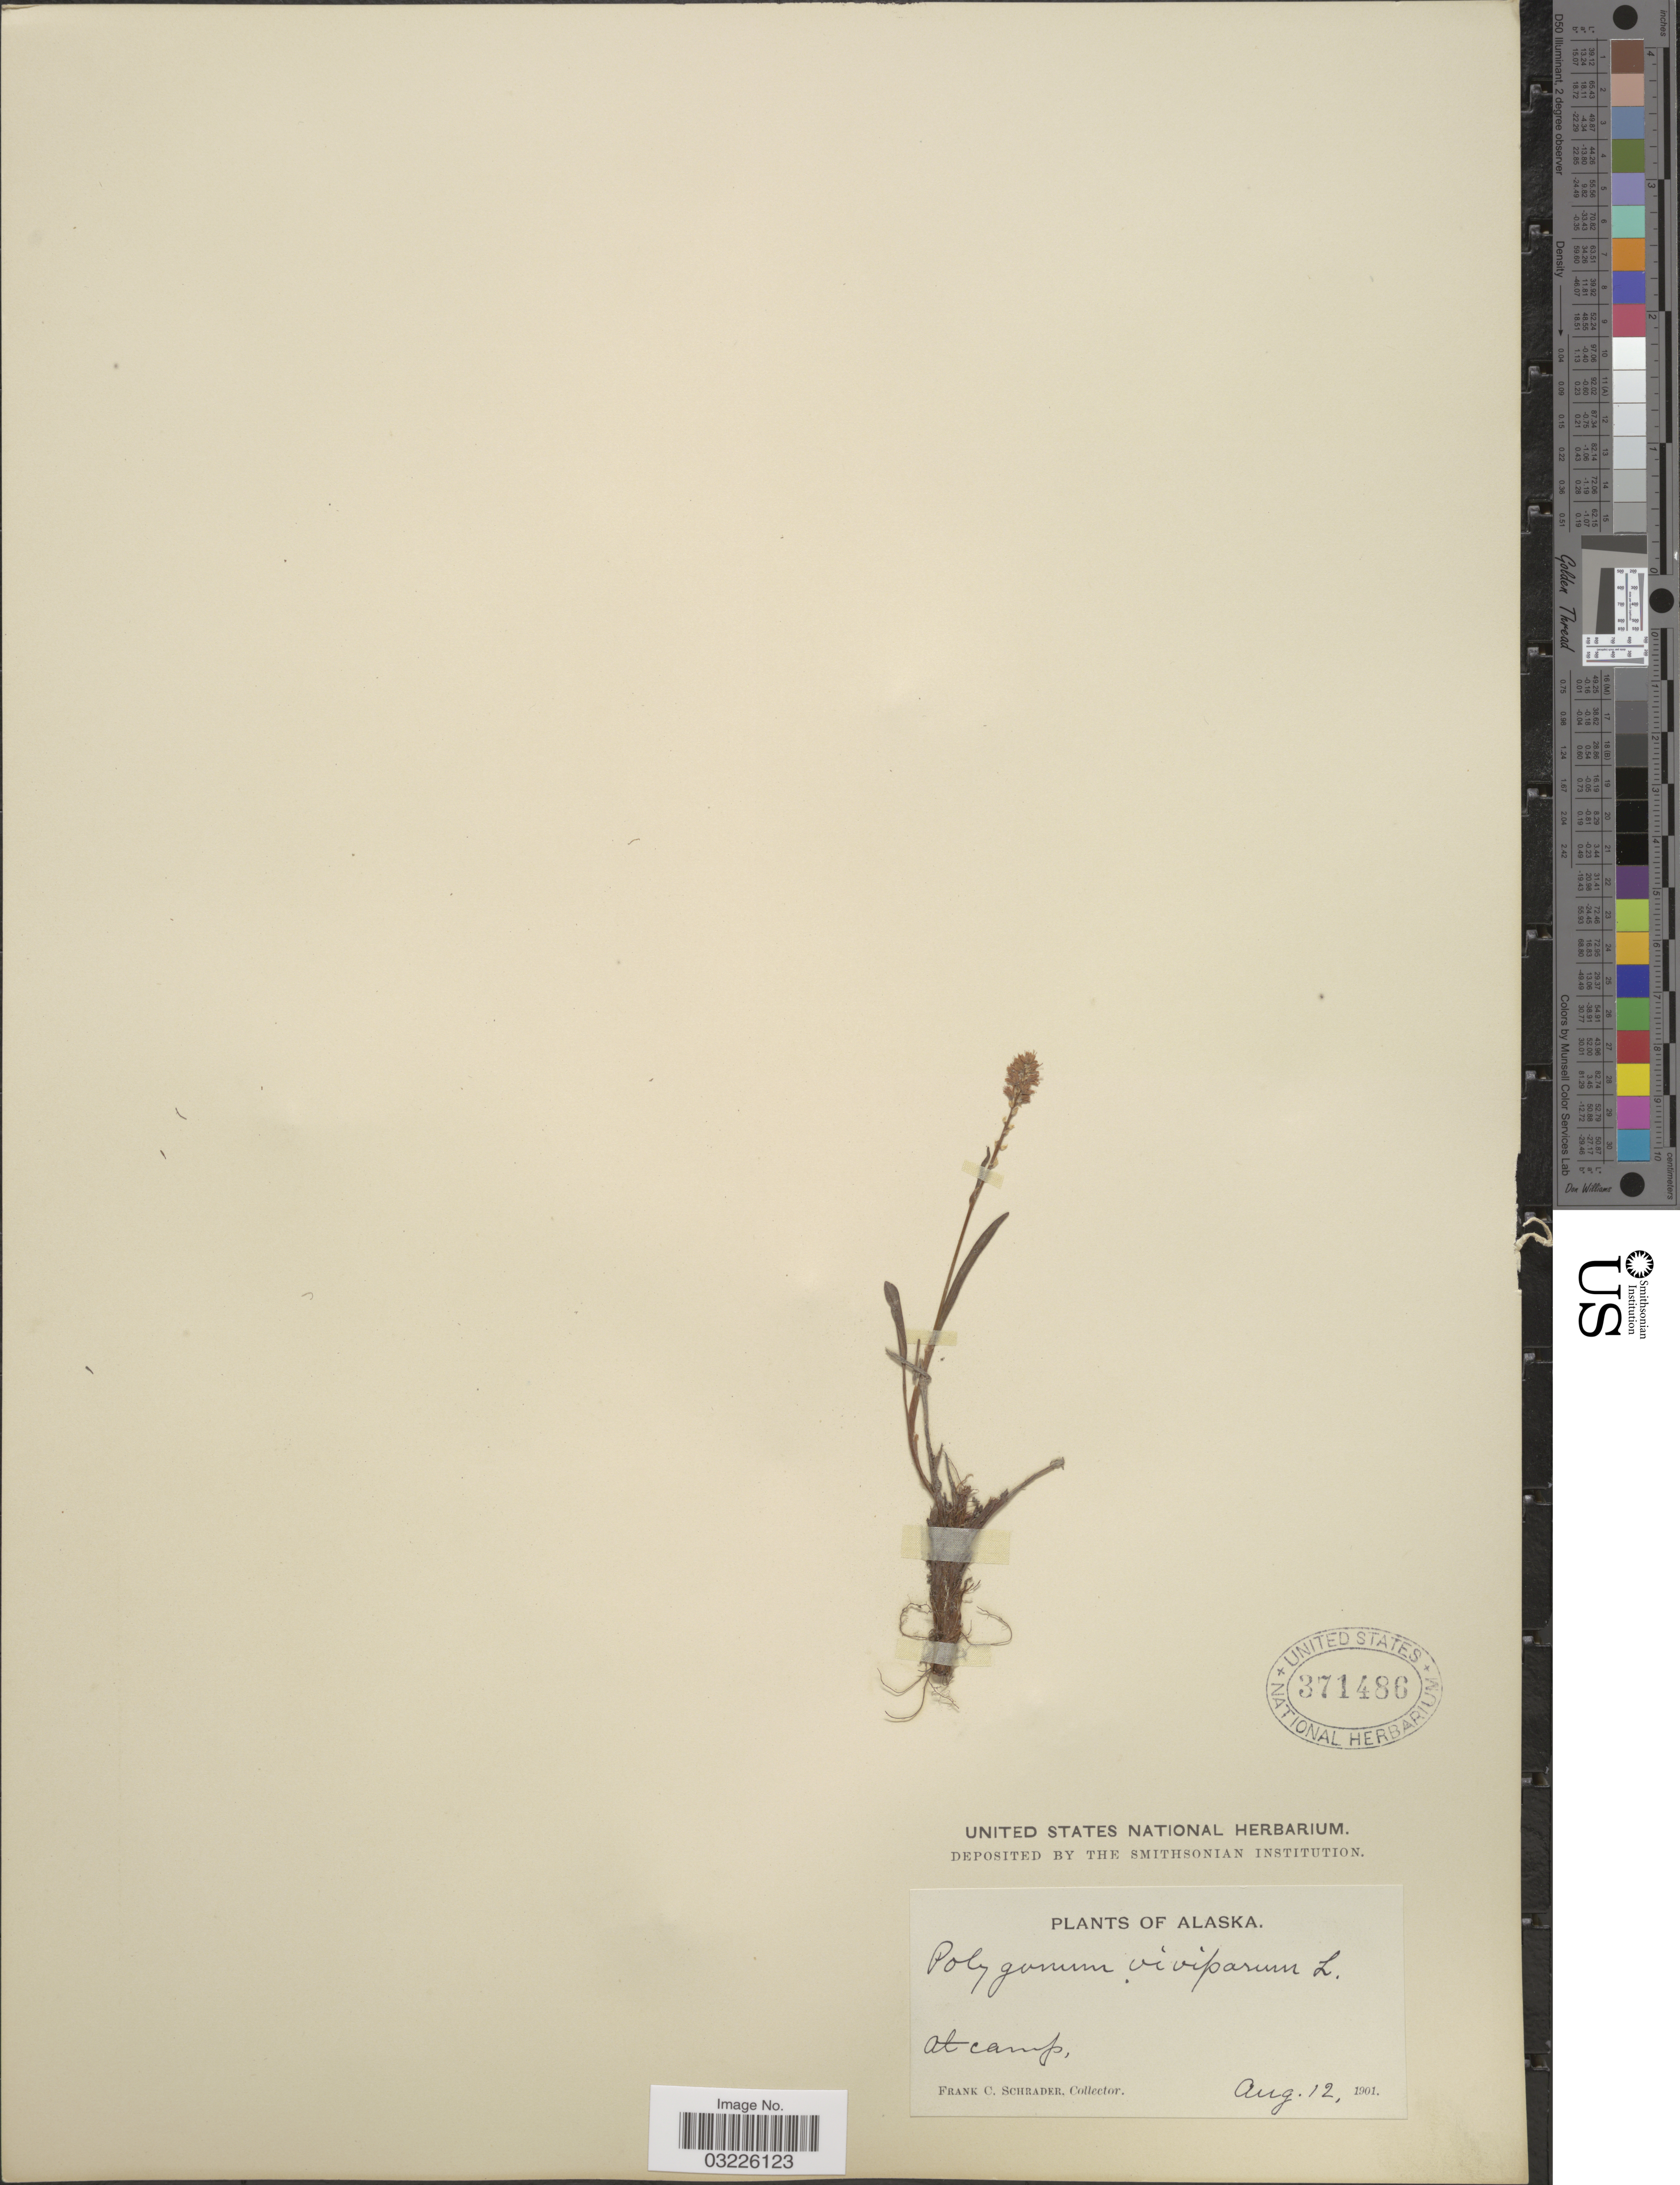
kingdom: Plantae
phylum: Tracheophyta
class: Magnoliopsida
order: Caryophyllales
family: Polygonaceae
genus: Bistorta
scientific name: Bistorta vivipara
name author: (L.) Delarbre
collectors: F. C. Schrader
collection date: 1901-08-12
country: United States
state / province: Alaska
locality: At camp.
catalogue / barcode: US 371486